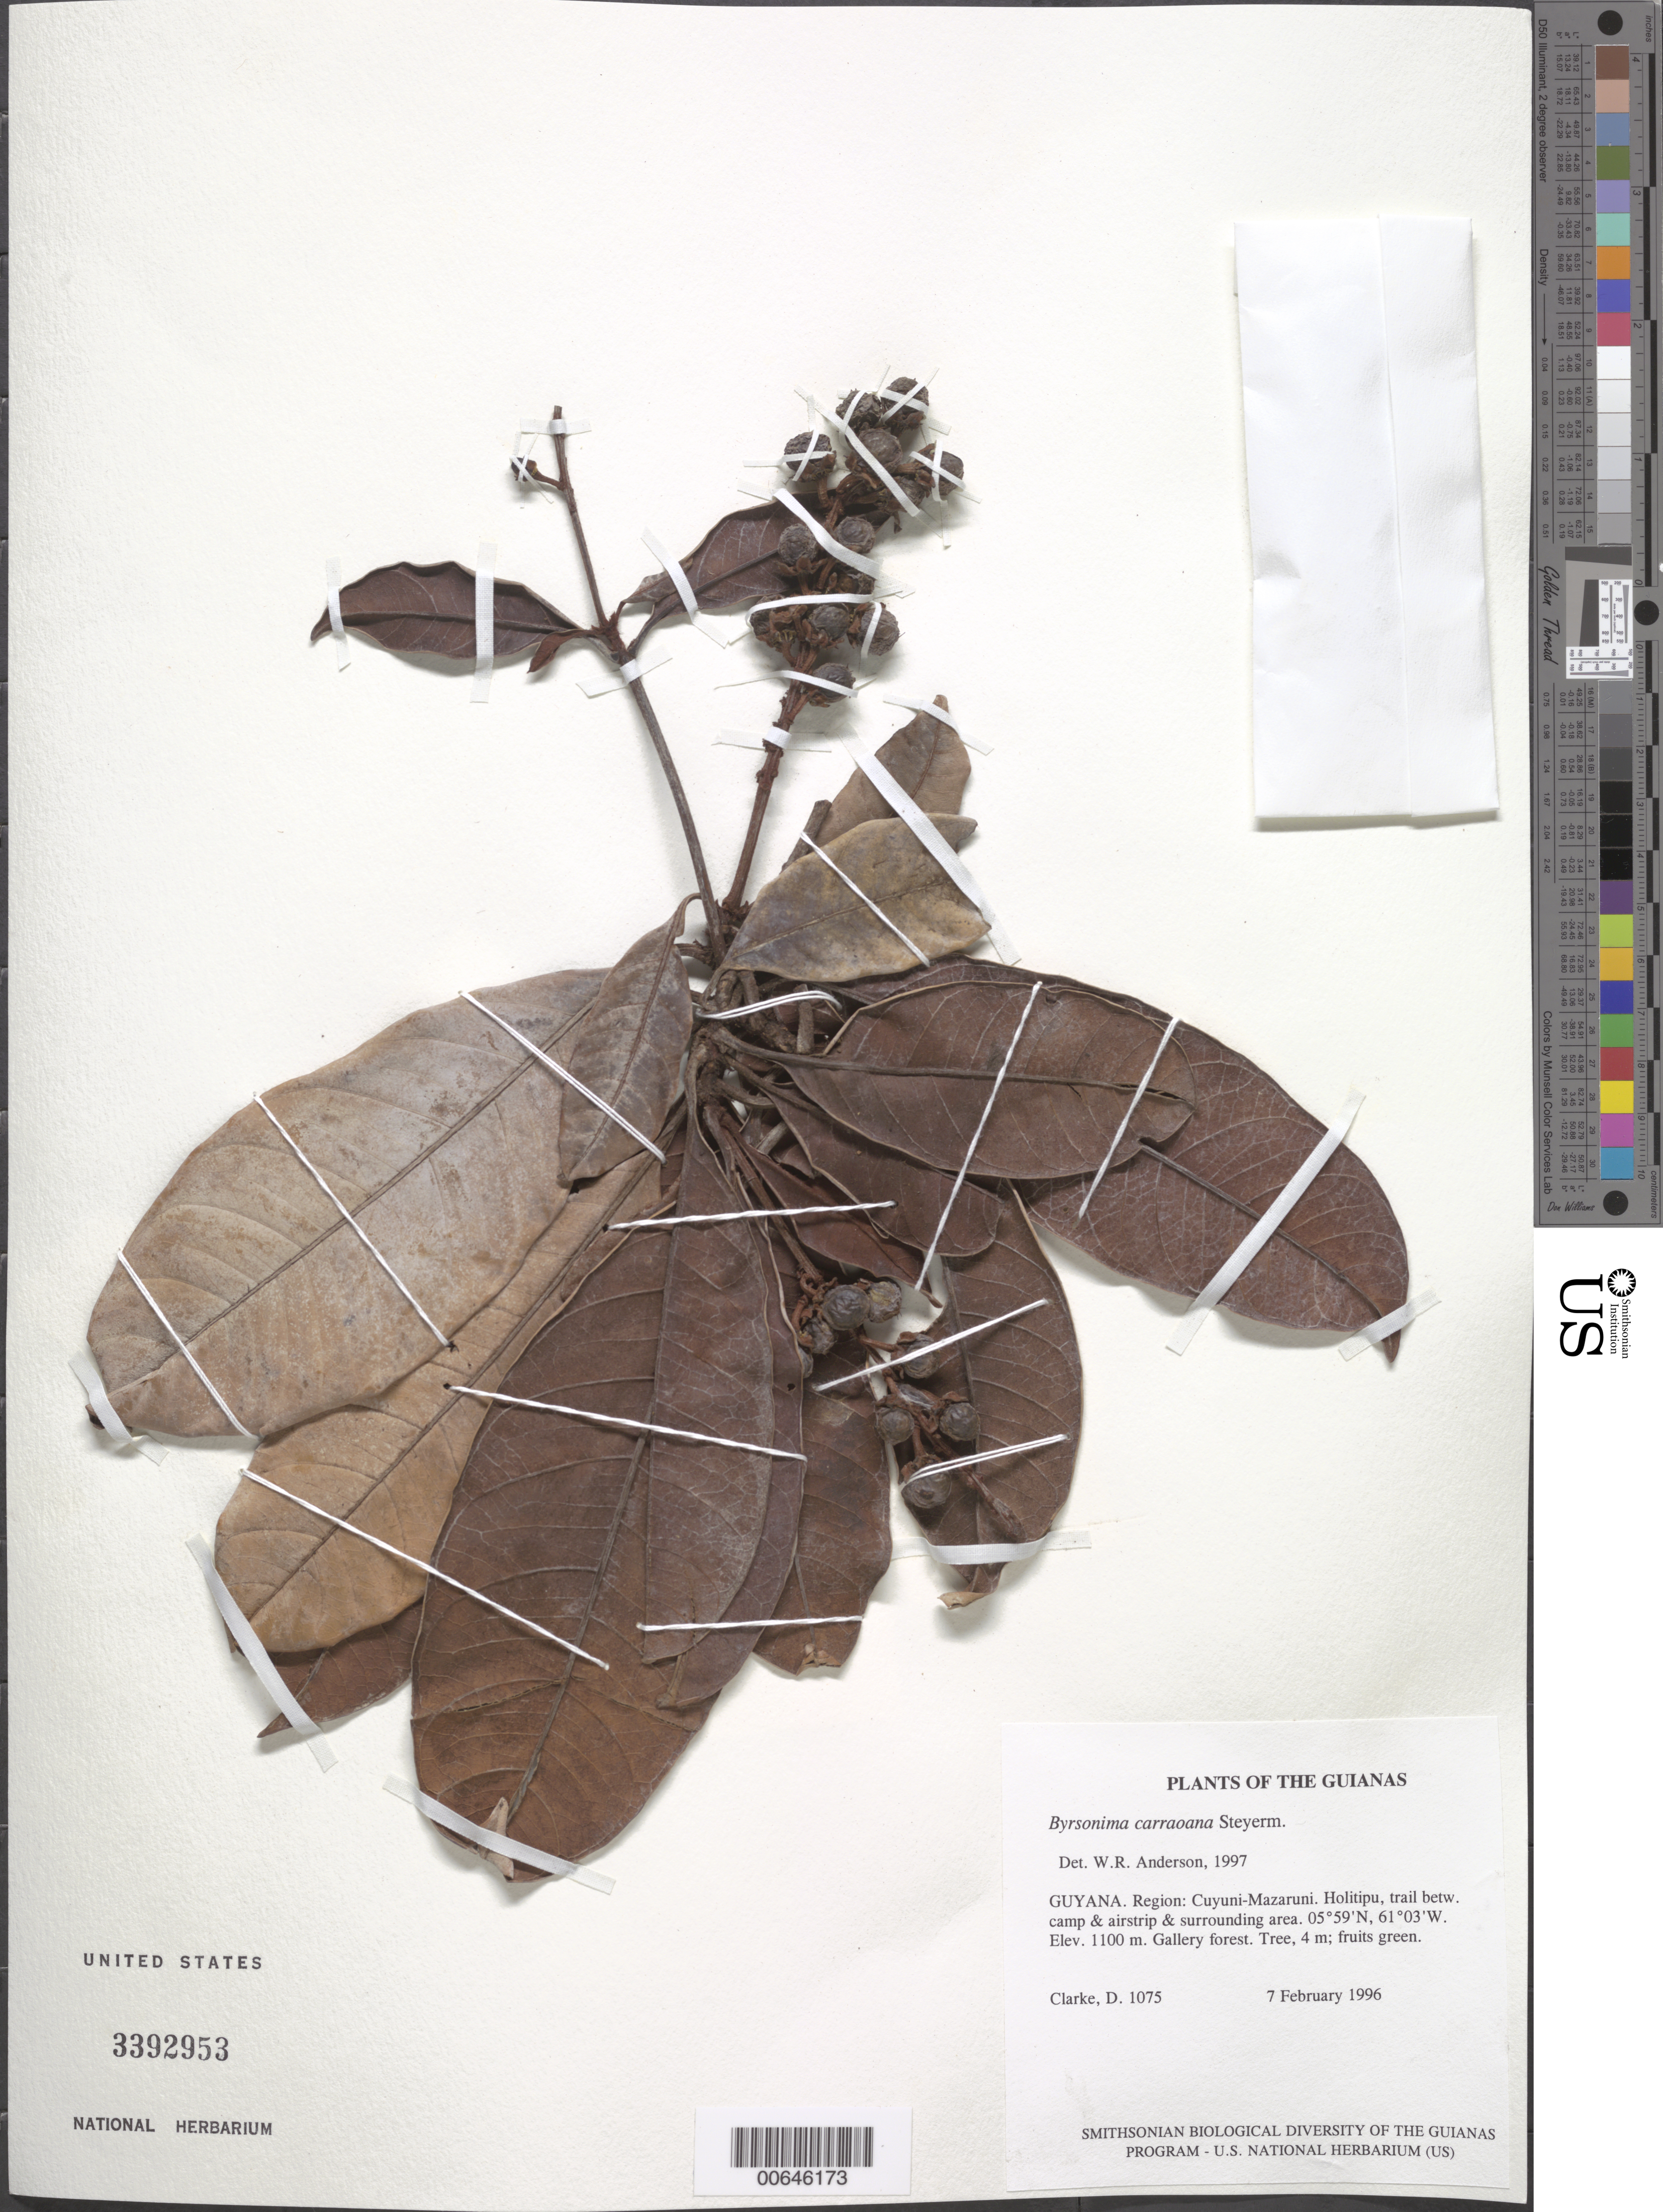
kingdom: Plantae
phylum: Tracheophyta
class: Magnoliopsida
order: Malpighiales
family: Malpighiaceae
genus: Byrsonima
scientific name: Byrsonima carraoana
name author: Steyerm.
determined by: Anderson, W. R., (MICH), University of Michigan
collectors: H. D. Clarke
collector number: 1075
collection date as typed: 7 February 1996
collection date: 1996-02-07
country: Guyana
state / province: Cuyuni-Mazaruni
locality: Holitipu, trail between camp & airstrip & surrounding area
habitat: Gallery forest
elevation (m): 1100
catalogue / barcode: US 3392953